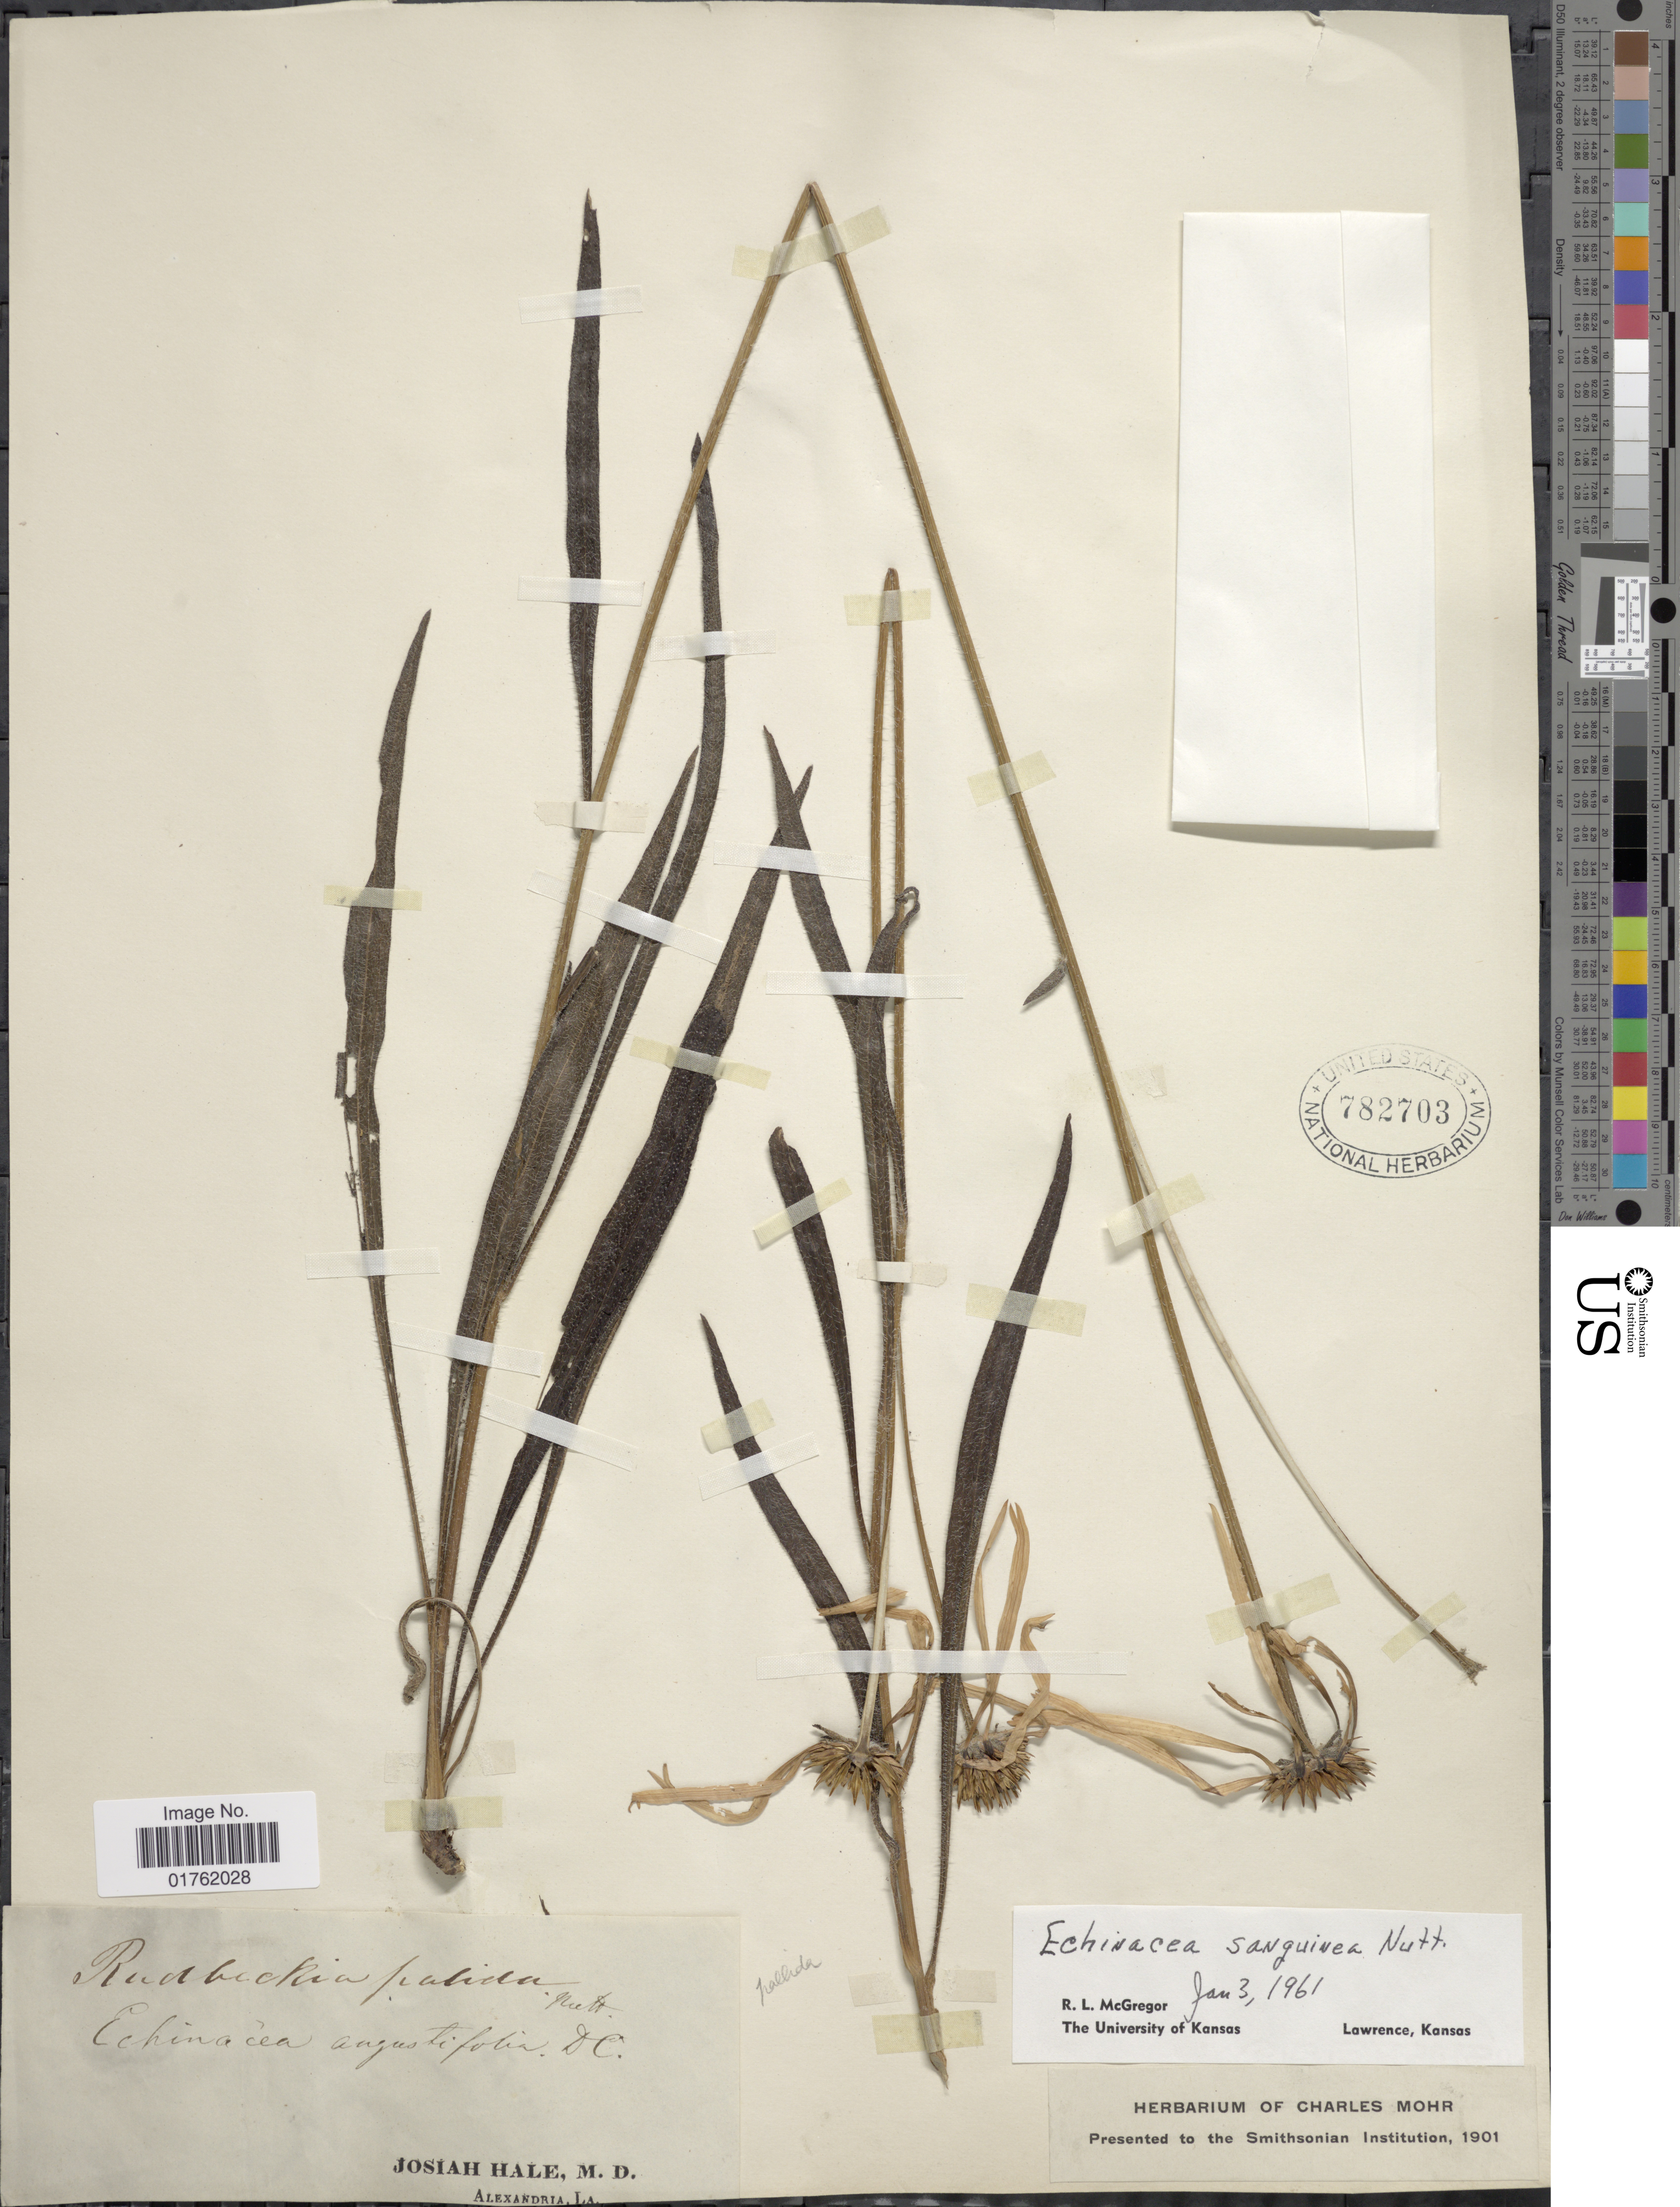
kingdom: Plantae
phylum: Tracheophyta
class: Magnoliopsida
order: Asterales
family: Asteraceae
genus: Echinacea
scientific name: Echinacea sanguinea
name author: Nutt.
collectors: J. Hale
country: United States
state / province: Louisiana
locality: Alexandra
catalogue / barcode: US 782703